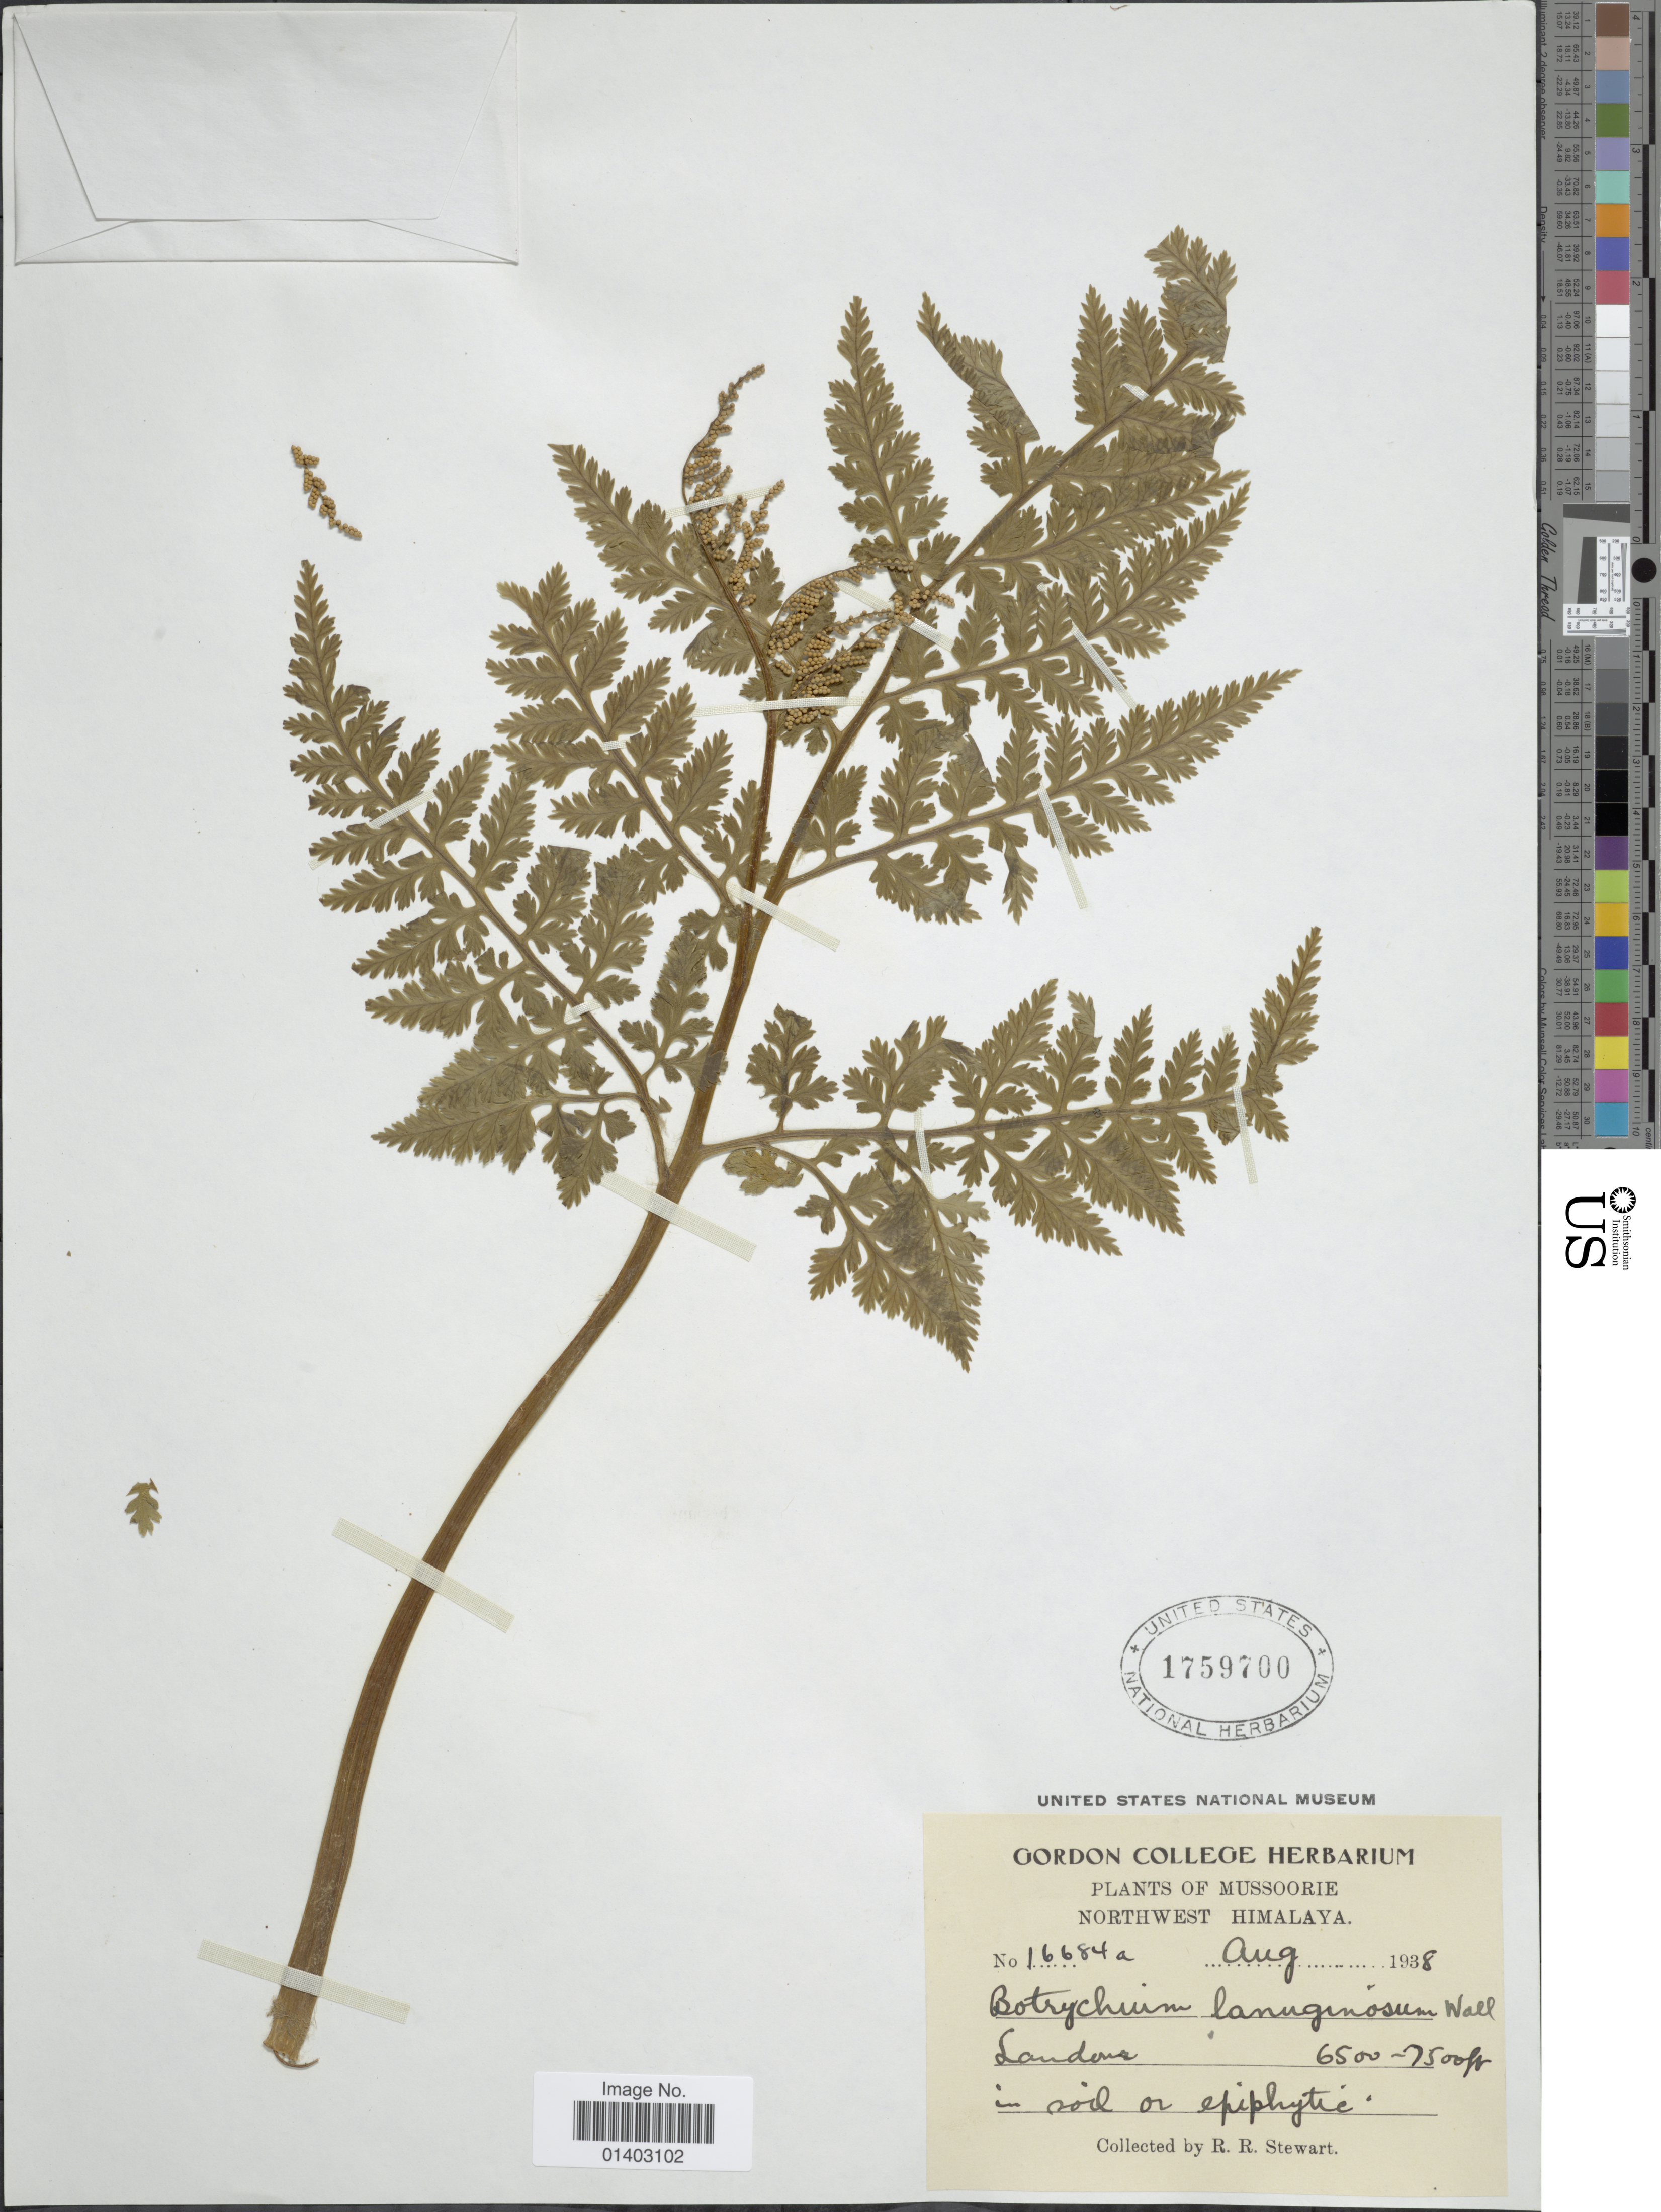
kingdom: Plantae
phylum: Tracheophyta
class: Polypodiopsida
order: Ophioglossales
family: Ophioglossaceae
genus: Botrychium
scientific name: Botrychium lanuginosum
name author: Wall. ex Hook. & Grev.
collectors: R. R. Stewart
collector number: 16684a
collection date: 1938-08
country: India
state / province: Uttarakhand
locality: Mussoorie, Northwest Himalaya, Landour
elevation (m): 1981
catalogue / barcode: US 1759700